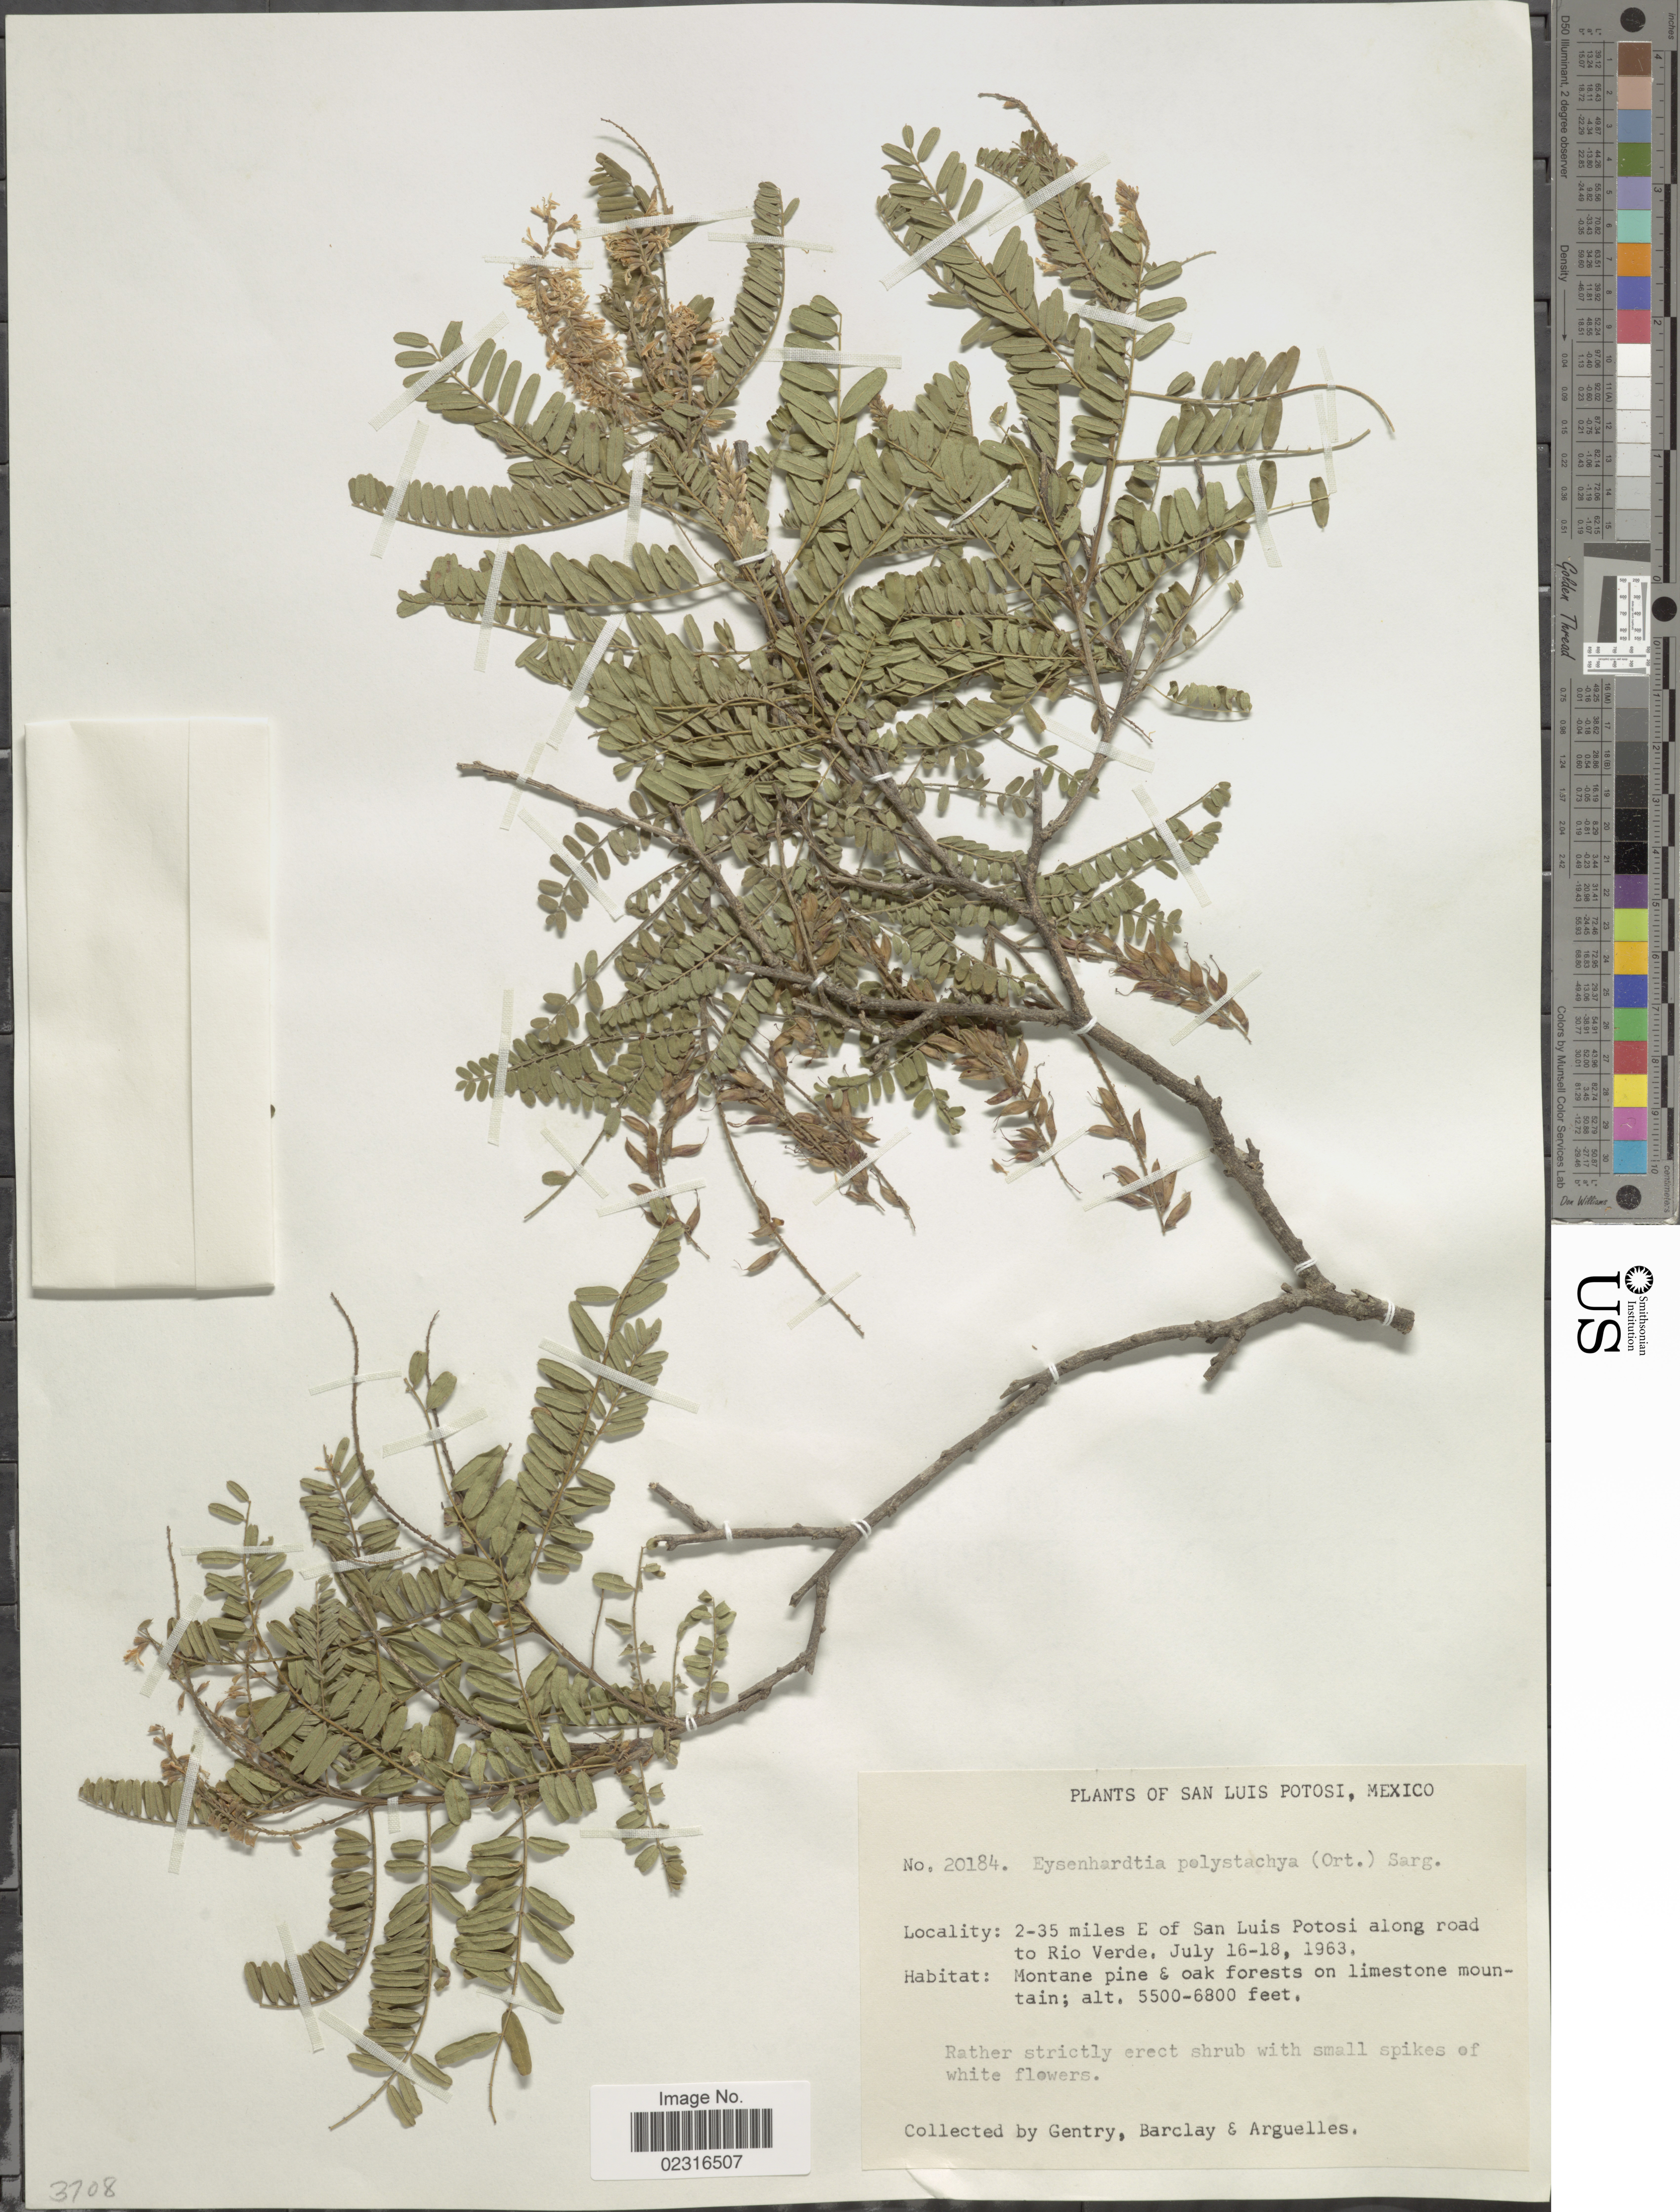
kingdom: Plantae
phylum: Tracheophyta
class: Magnoliopsida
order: Fabales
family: Fabaceae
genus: Eysenhardtia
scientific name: Eysenhardtia polystachya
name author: (Ortega) Sarg.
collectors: Gentry, --, -- Barclay & Arguelles, --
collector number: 20184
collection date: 1963-07-16/1963-07-18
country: Mexico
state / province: San Luis Potosí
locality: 2-35 miles E of San Luis Potosi along road to Rio Verde.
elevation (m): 1676